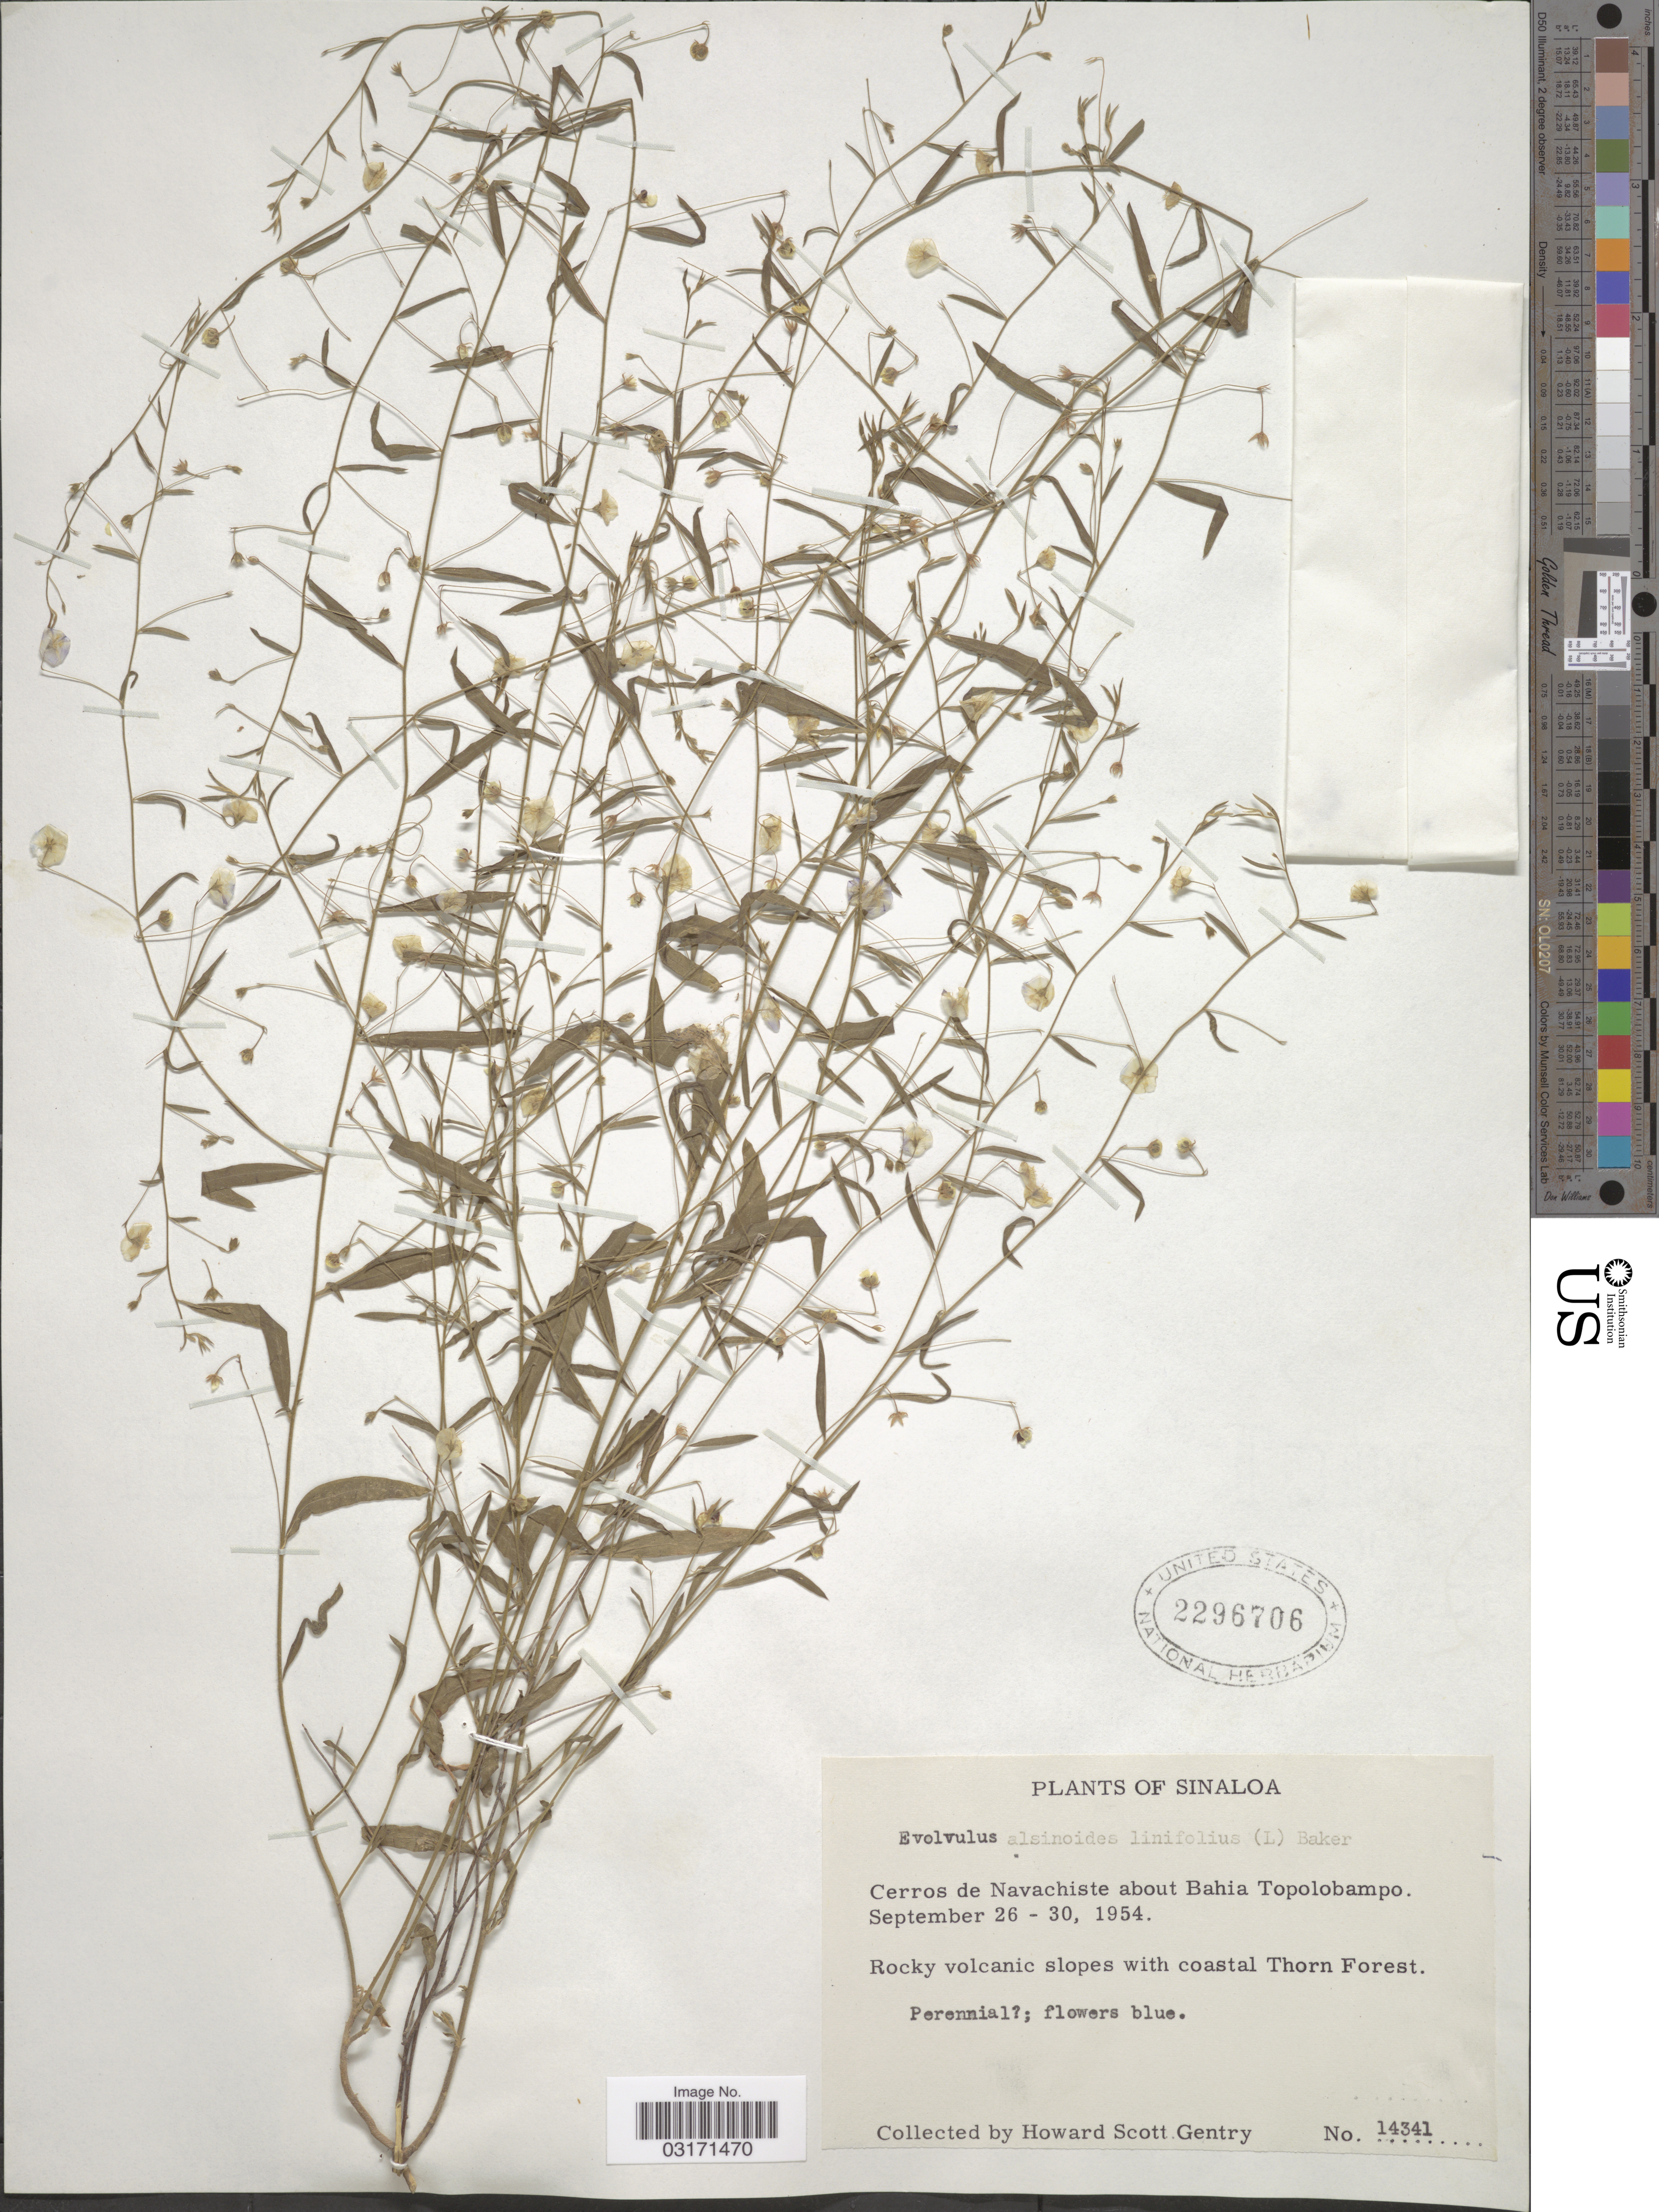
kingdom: Plantae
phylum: Tracheophyta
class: Magnoliopsida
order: Solanales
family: Convolvulaceae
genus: Evolvulus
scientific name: Evolvulus alsinoides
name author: (L.) L.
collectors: H. S. Gentry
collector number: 14341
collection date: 1954-09-26/1954-09-30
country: Mexico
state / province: Sinaloa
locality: Cerros de Navachiste about Bahia Topolobampo.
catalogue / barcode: US 2296706